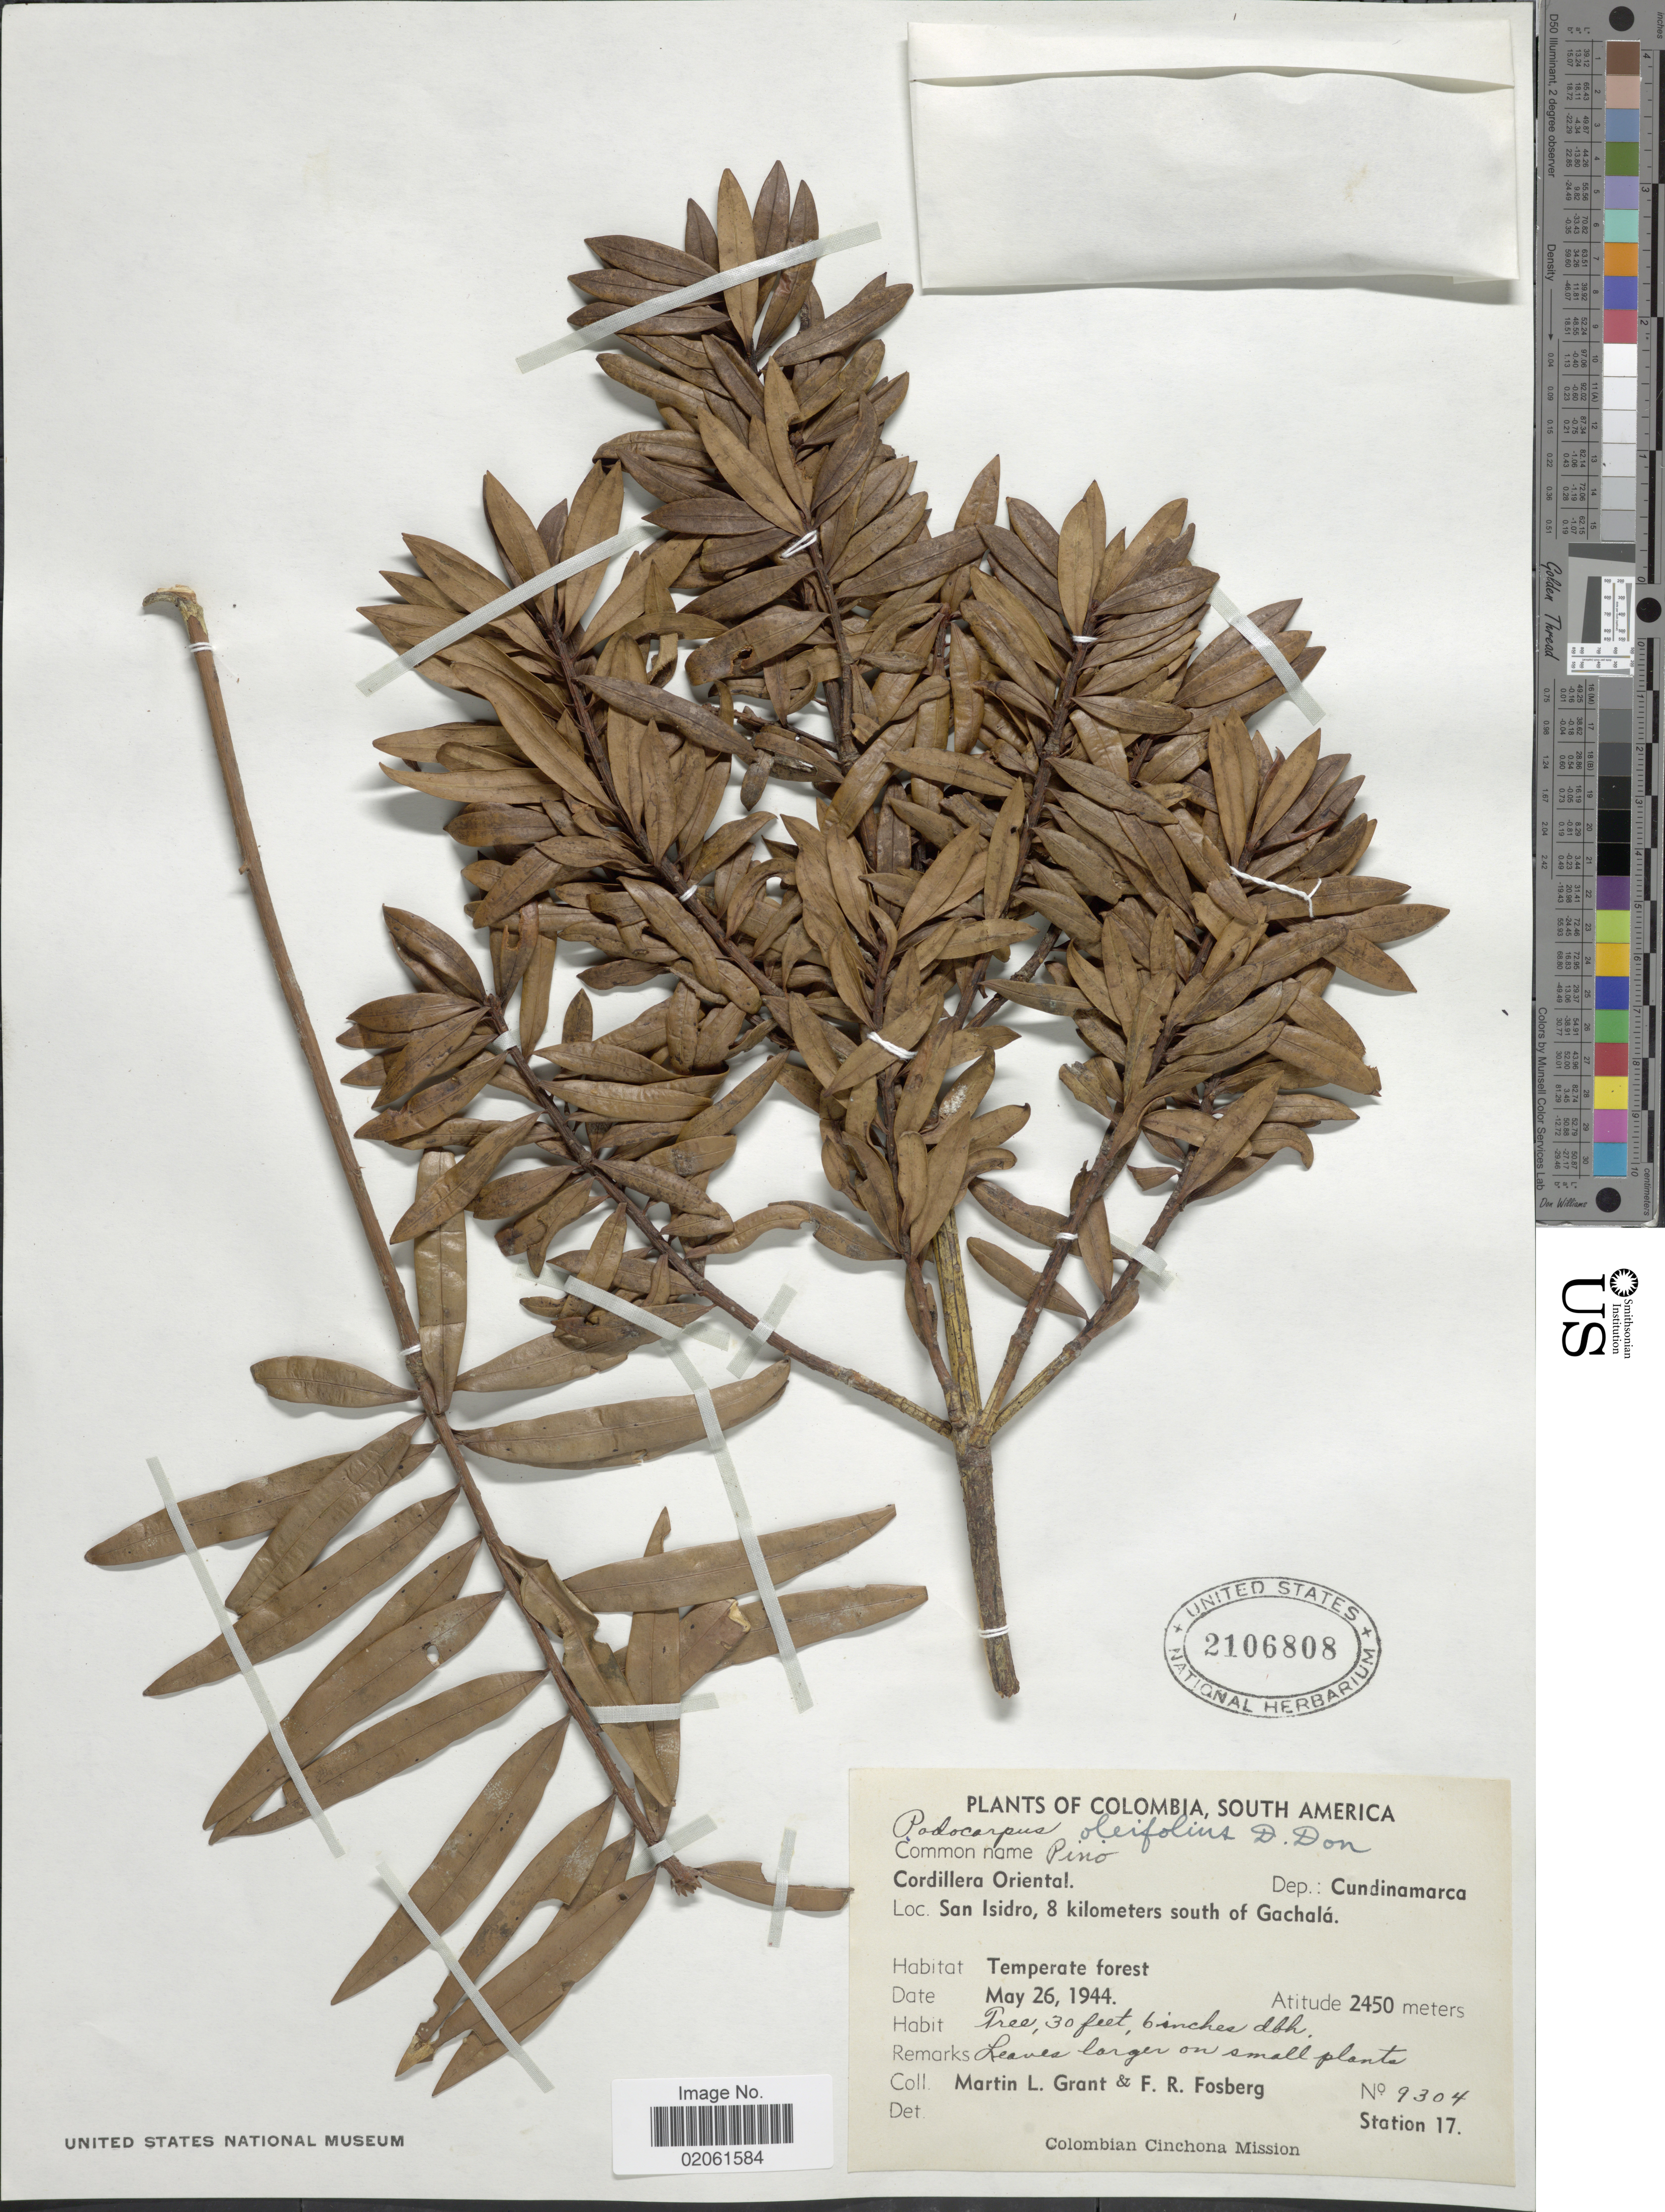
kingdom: Plantae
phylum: Tracheophyta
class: Pinopsida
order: Pinales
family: Podocarpaceae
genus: Podocarpus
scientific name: Podocarpus oleifolius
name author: D. Don ex Lamb.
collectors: M. L. Grant & F. R. Fosberg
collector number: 9304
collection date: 1944-05-26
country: Colombia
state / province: Cundinamarca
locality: Dep.: Cundinamarca, Cordillera Oriental, San Isidoro, 8 kilometers south of Gachala.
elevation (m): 2450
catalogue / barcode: US 2106808